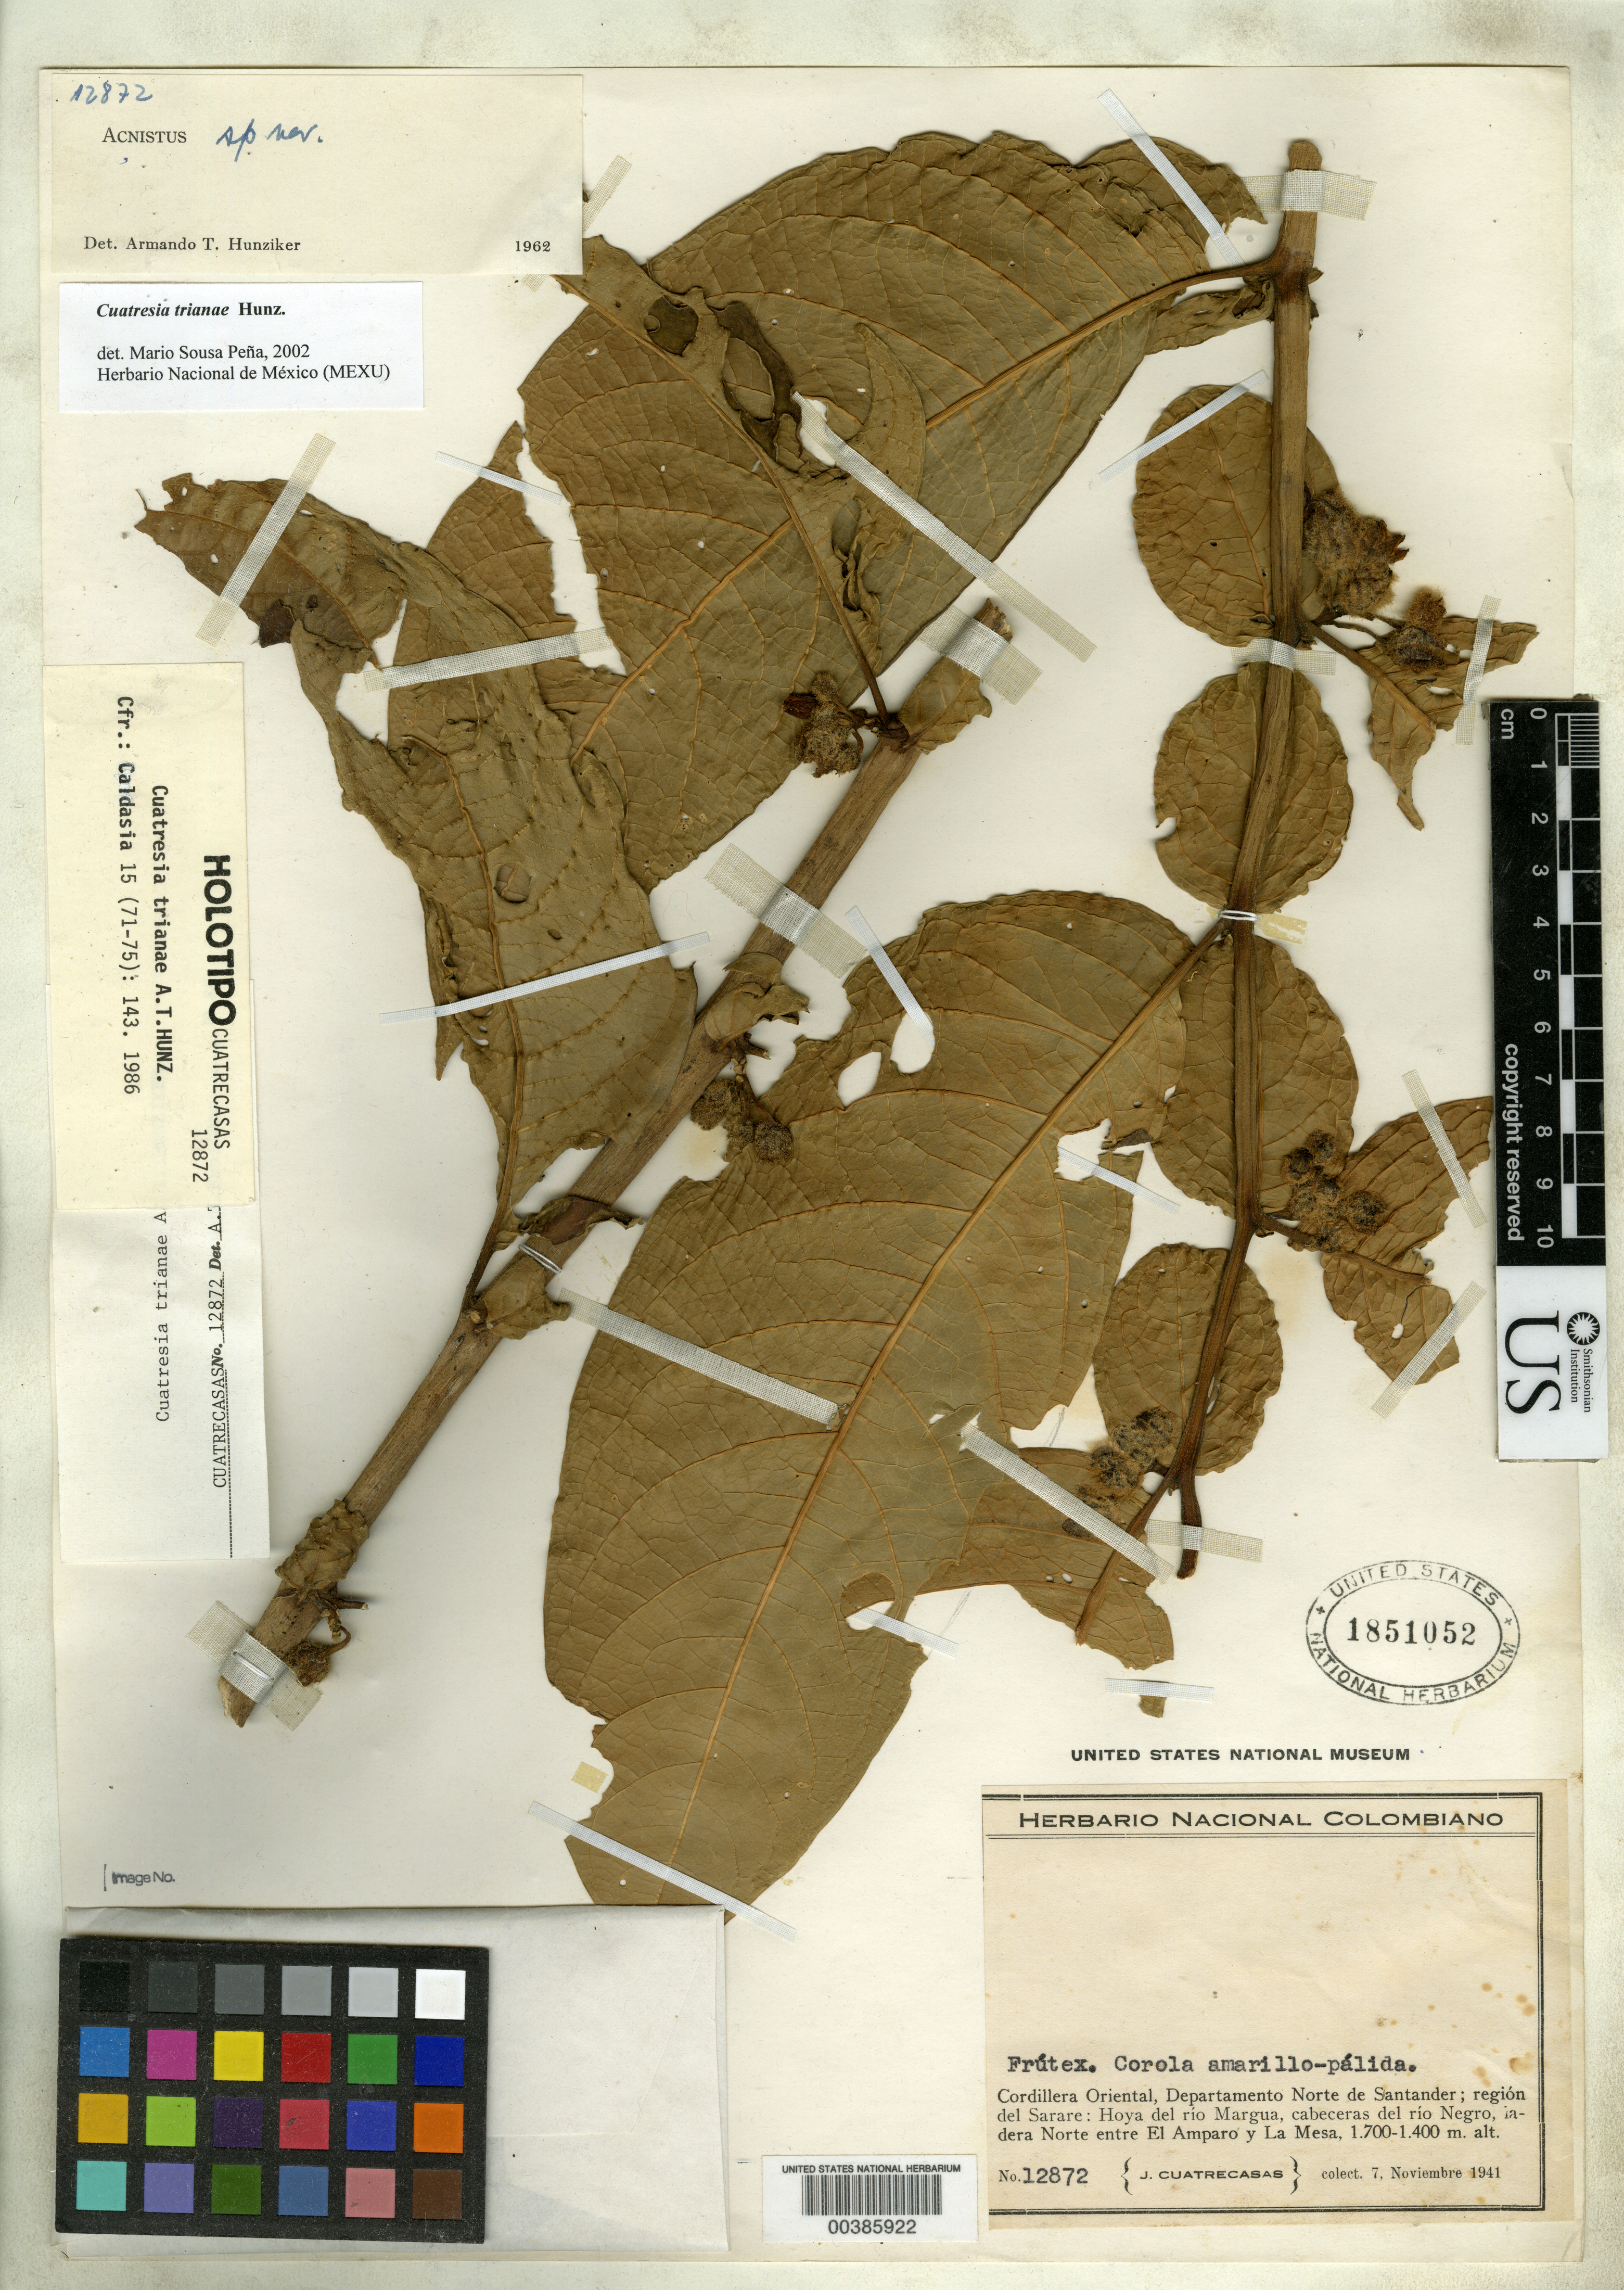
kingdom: Plantae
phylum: Tracheophyta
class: Magnoliopsida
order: Solanales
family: Solanaceae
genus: Cuatresia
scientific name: Cuatresia trianae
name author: Hunz.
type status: Holotype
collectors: J. Cuatrecasas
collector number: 12872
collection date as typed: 07 Nov 1941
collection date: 1941-11-07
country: Colombia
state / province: Norte de Santander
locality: Cordillera Oriental, region del Sarare, Hoya del Rio Margua, Cabecera del Rio Negro, Ladera Norte entre El Amparo y La Mesa.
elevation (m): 1400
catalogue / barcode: US 1851052